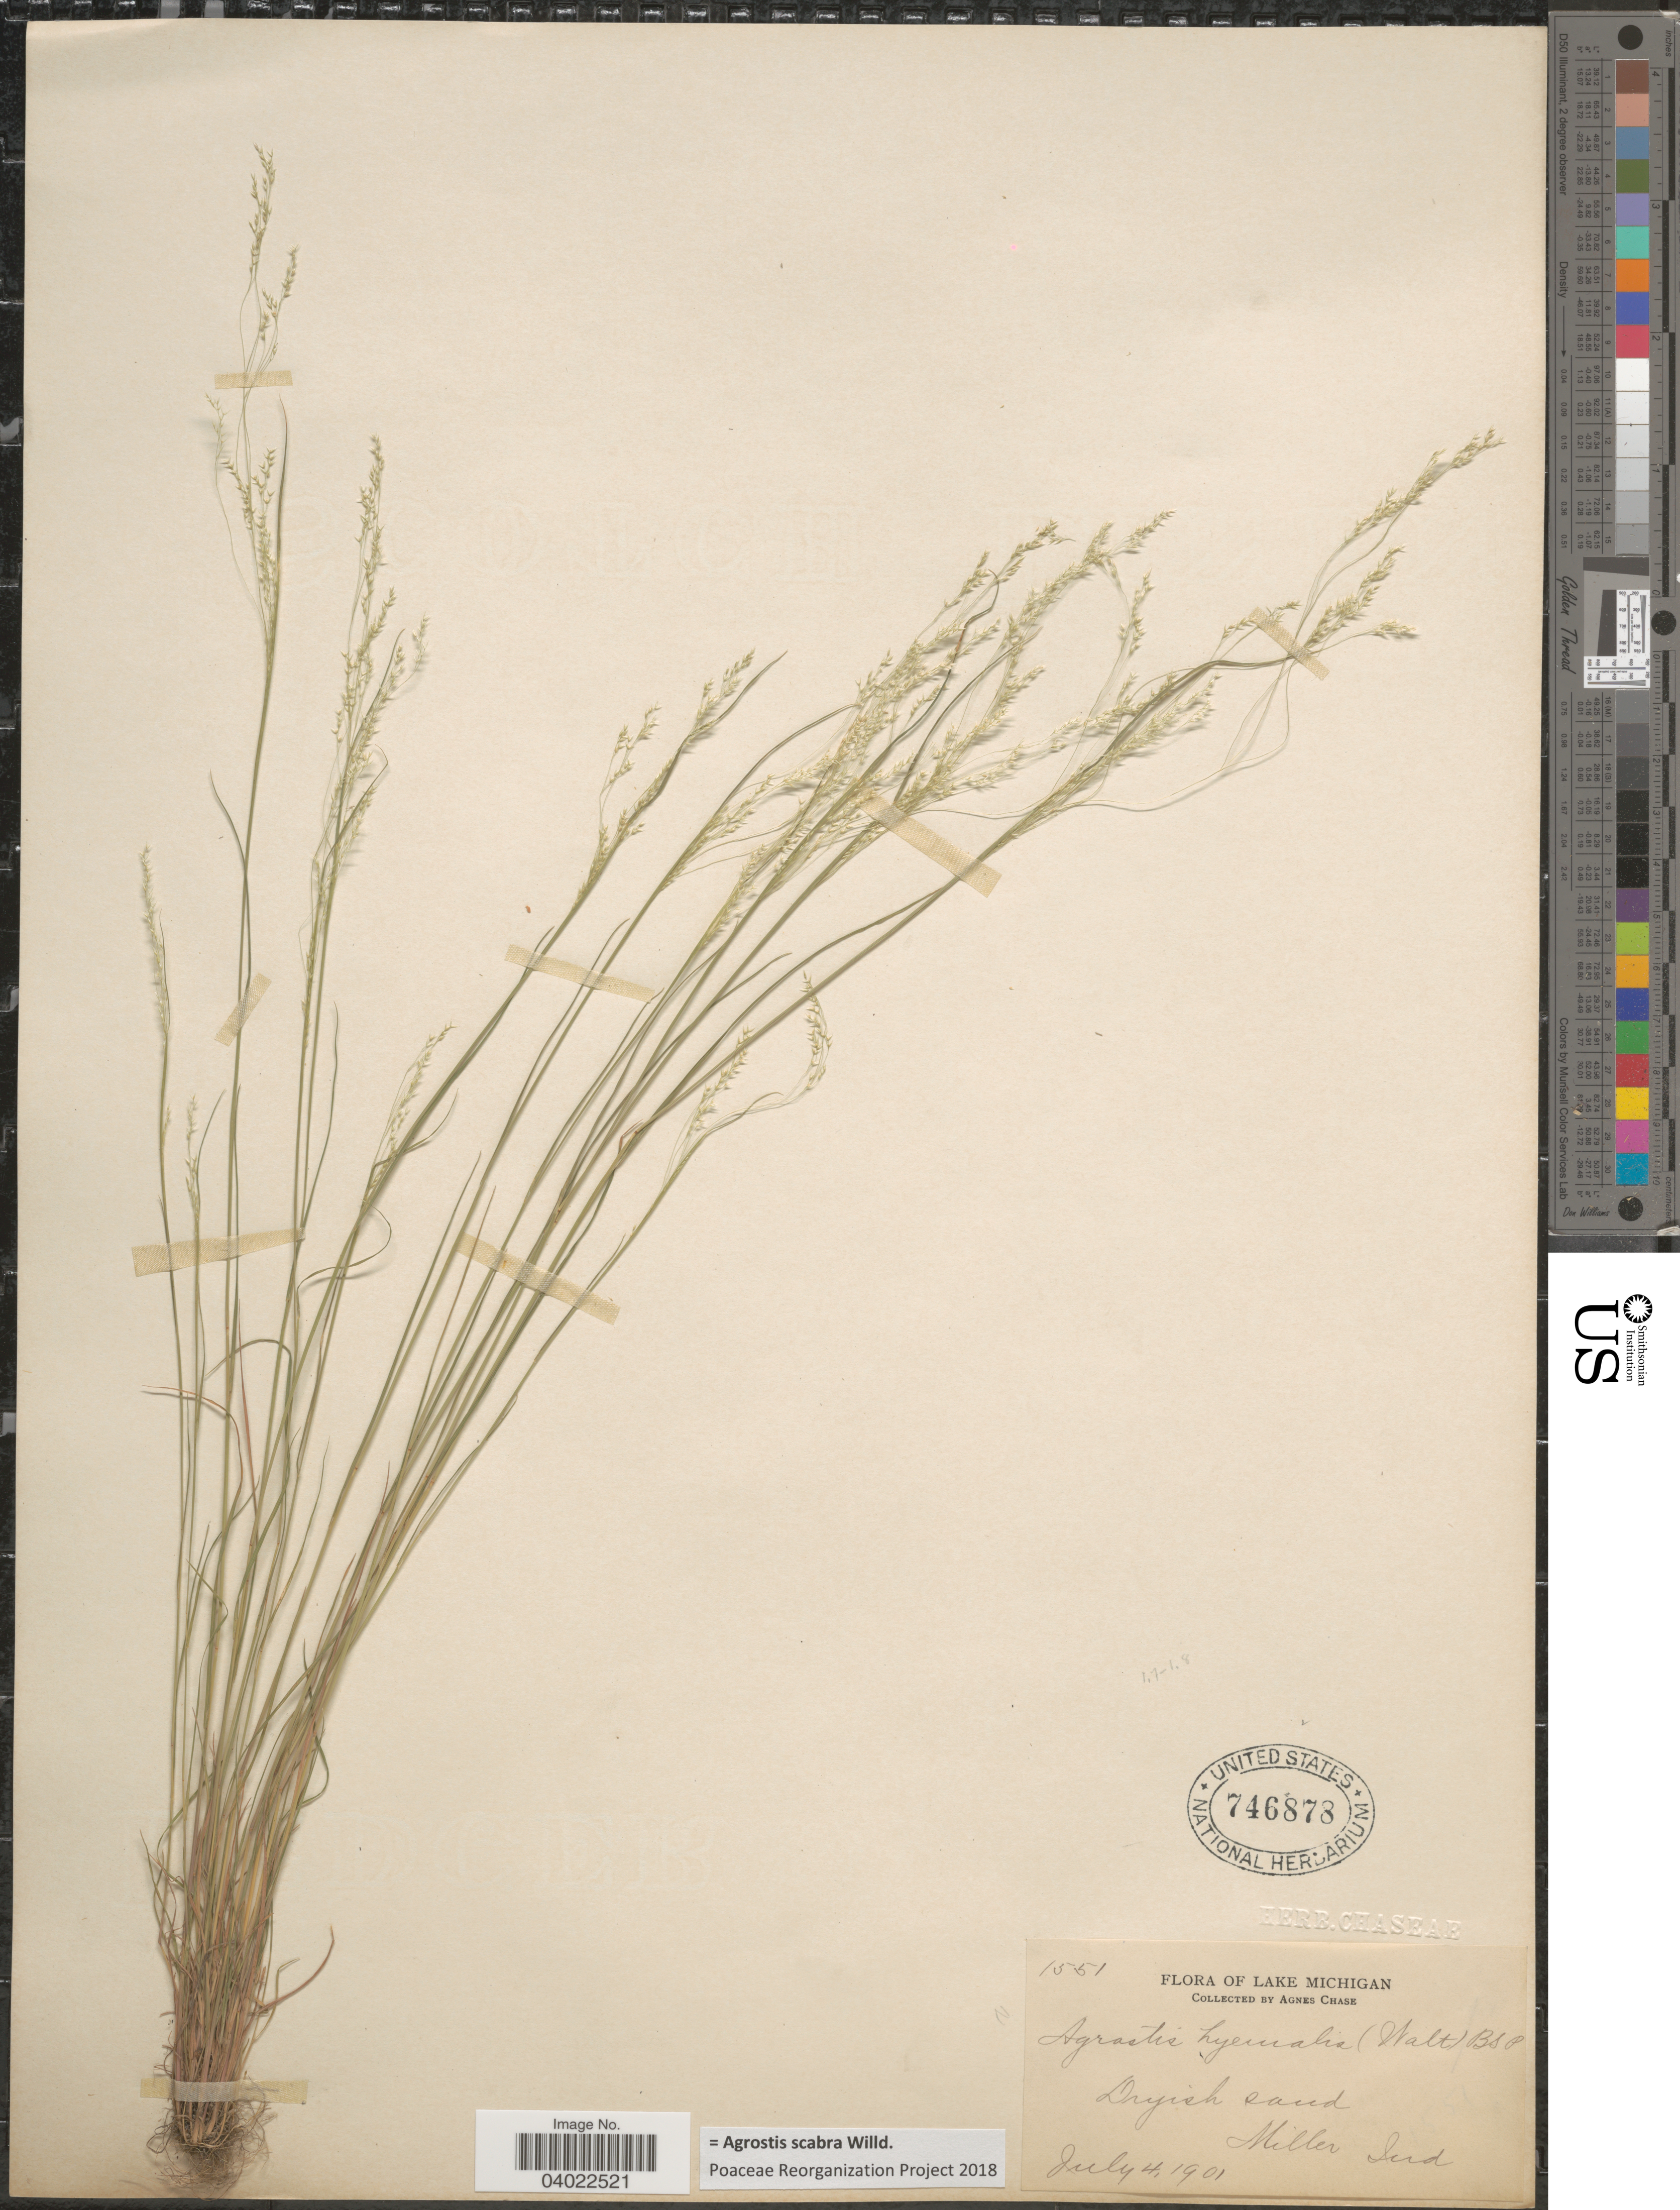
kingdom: Plantae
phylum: Tracheophyta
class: Liliopsida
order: Poales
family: Poaceae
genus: Agrostis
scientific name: Agrostis scabra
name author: Willd.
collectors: A. Chase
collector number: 1551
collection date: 1901-07-04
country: United States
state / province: Indiana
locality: Lake Michigan. Miller.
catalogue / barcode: US 746878